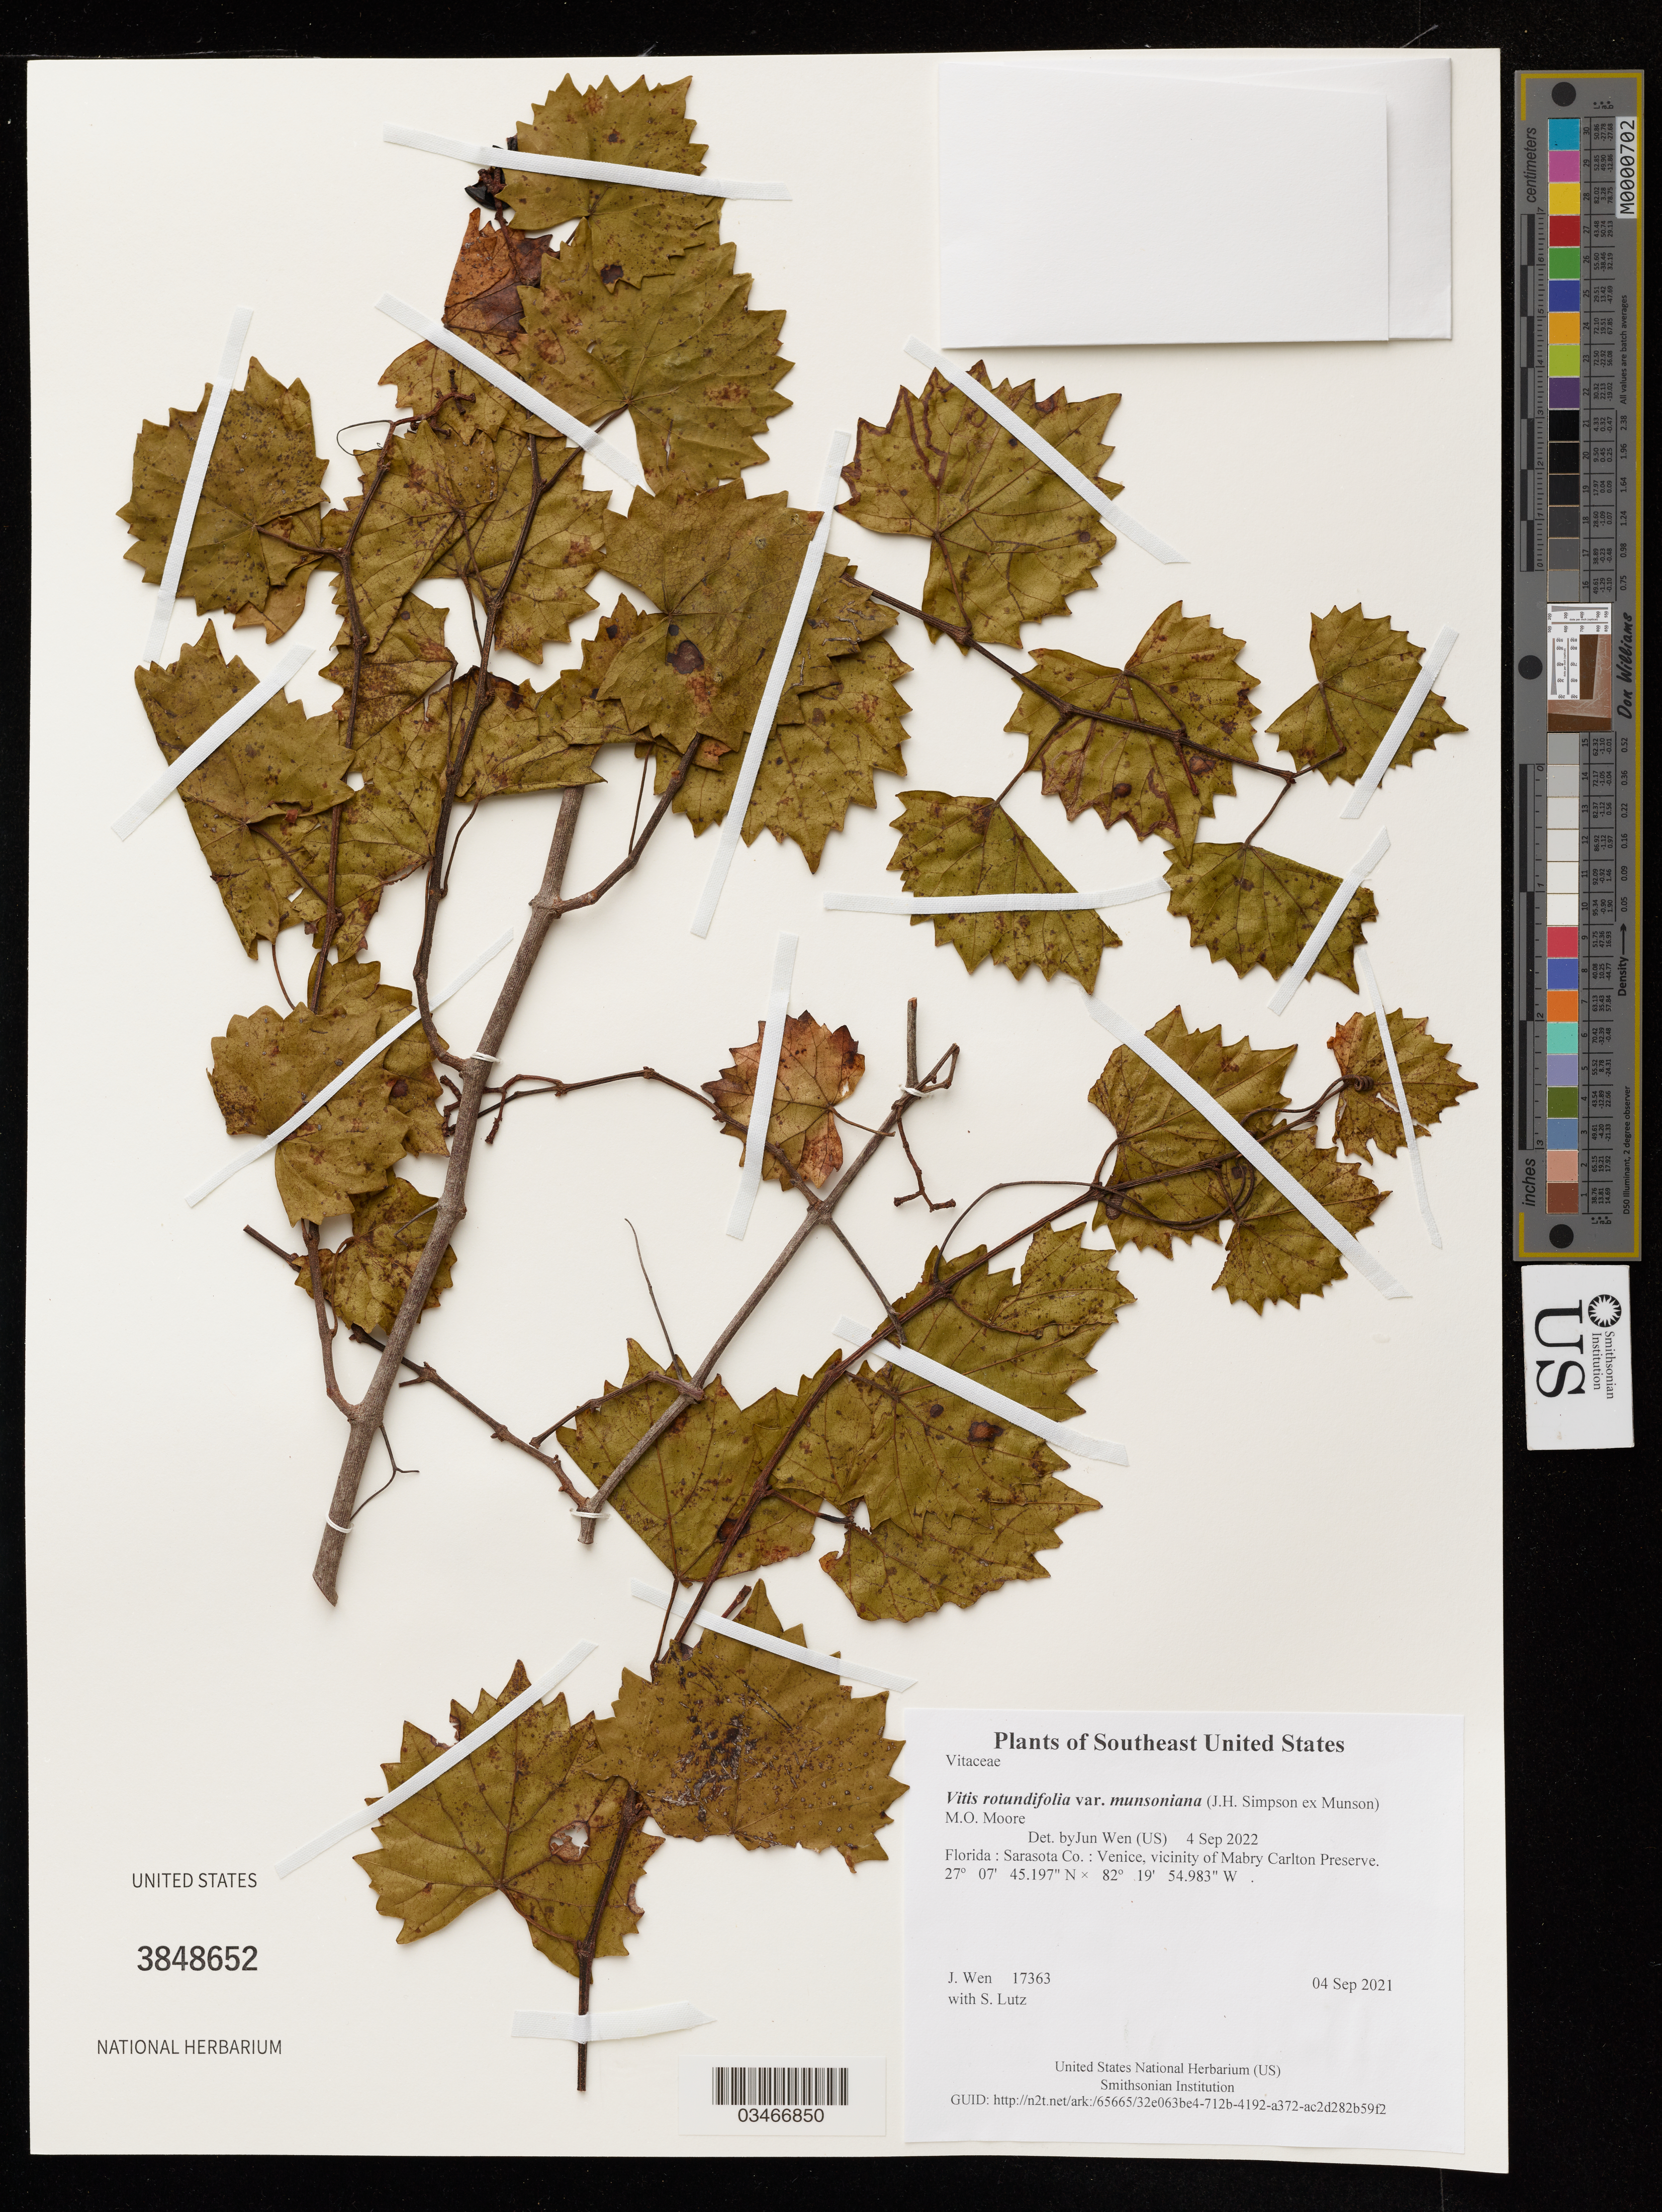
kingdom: Plantae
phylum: Tracheophyta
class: Magnoliopsida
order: Vitales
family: Vitaceae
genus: Vitis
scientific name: Vitis rotundifolia var. munsoniana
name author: (J.H. Simpson ex Munson) M.O. Moore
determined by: Wen, Jun, (BOT), Smithsonian Institution - National Museum of Natural History (UNITED STATES)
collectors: J. Wen & S. Lutz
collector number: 17363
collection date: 2021-09-04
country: United States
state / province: Florida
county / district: Sarasota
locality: Venice, vicinity of Mabry Carlton Preserve.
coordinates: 27.1292213 N, 82.3319398 W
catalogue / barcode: US 3848652